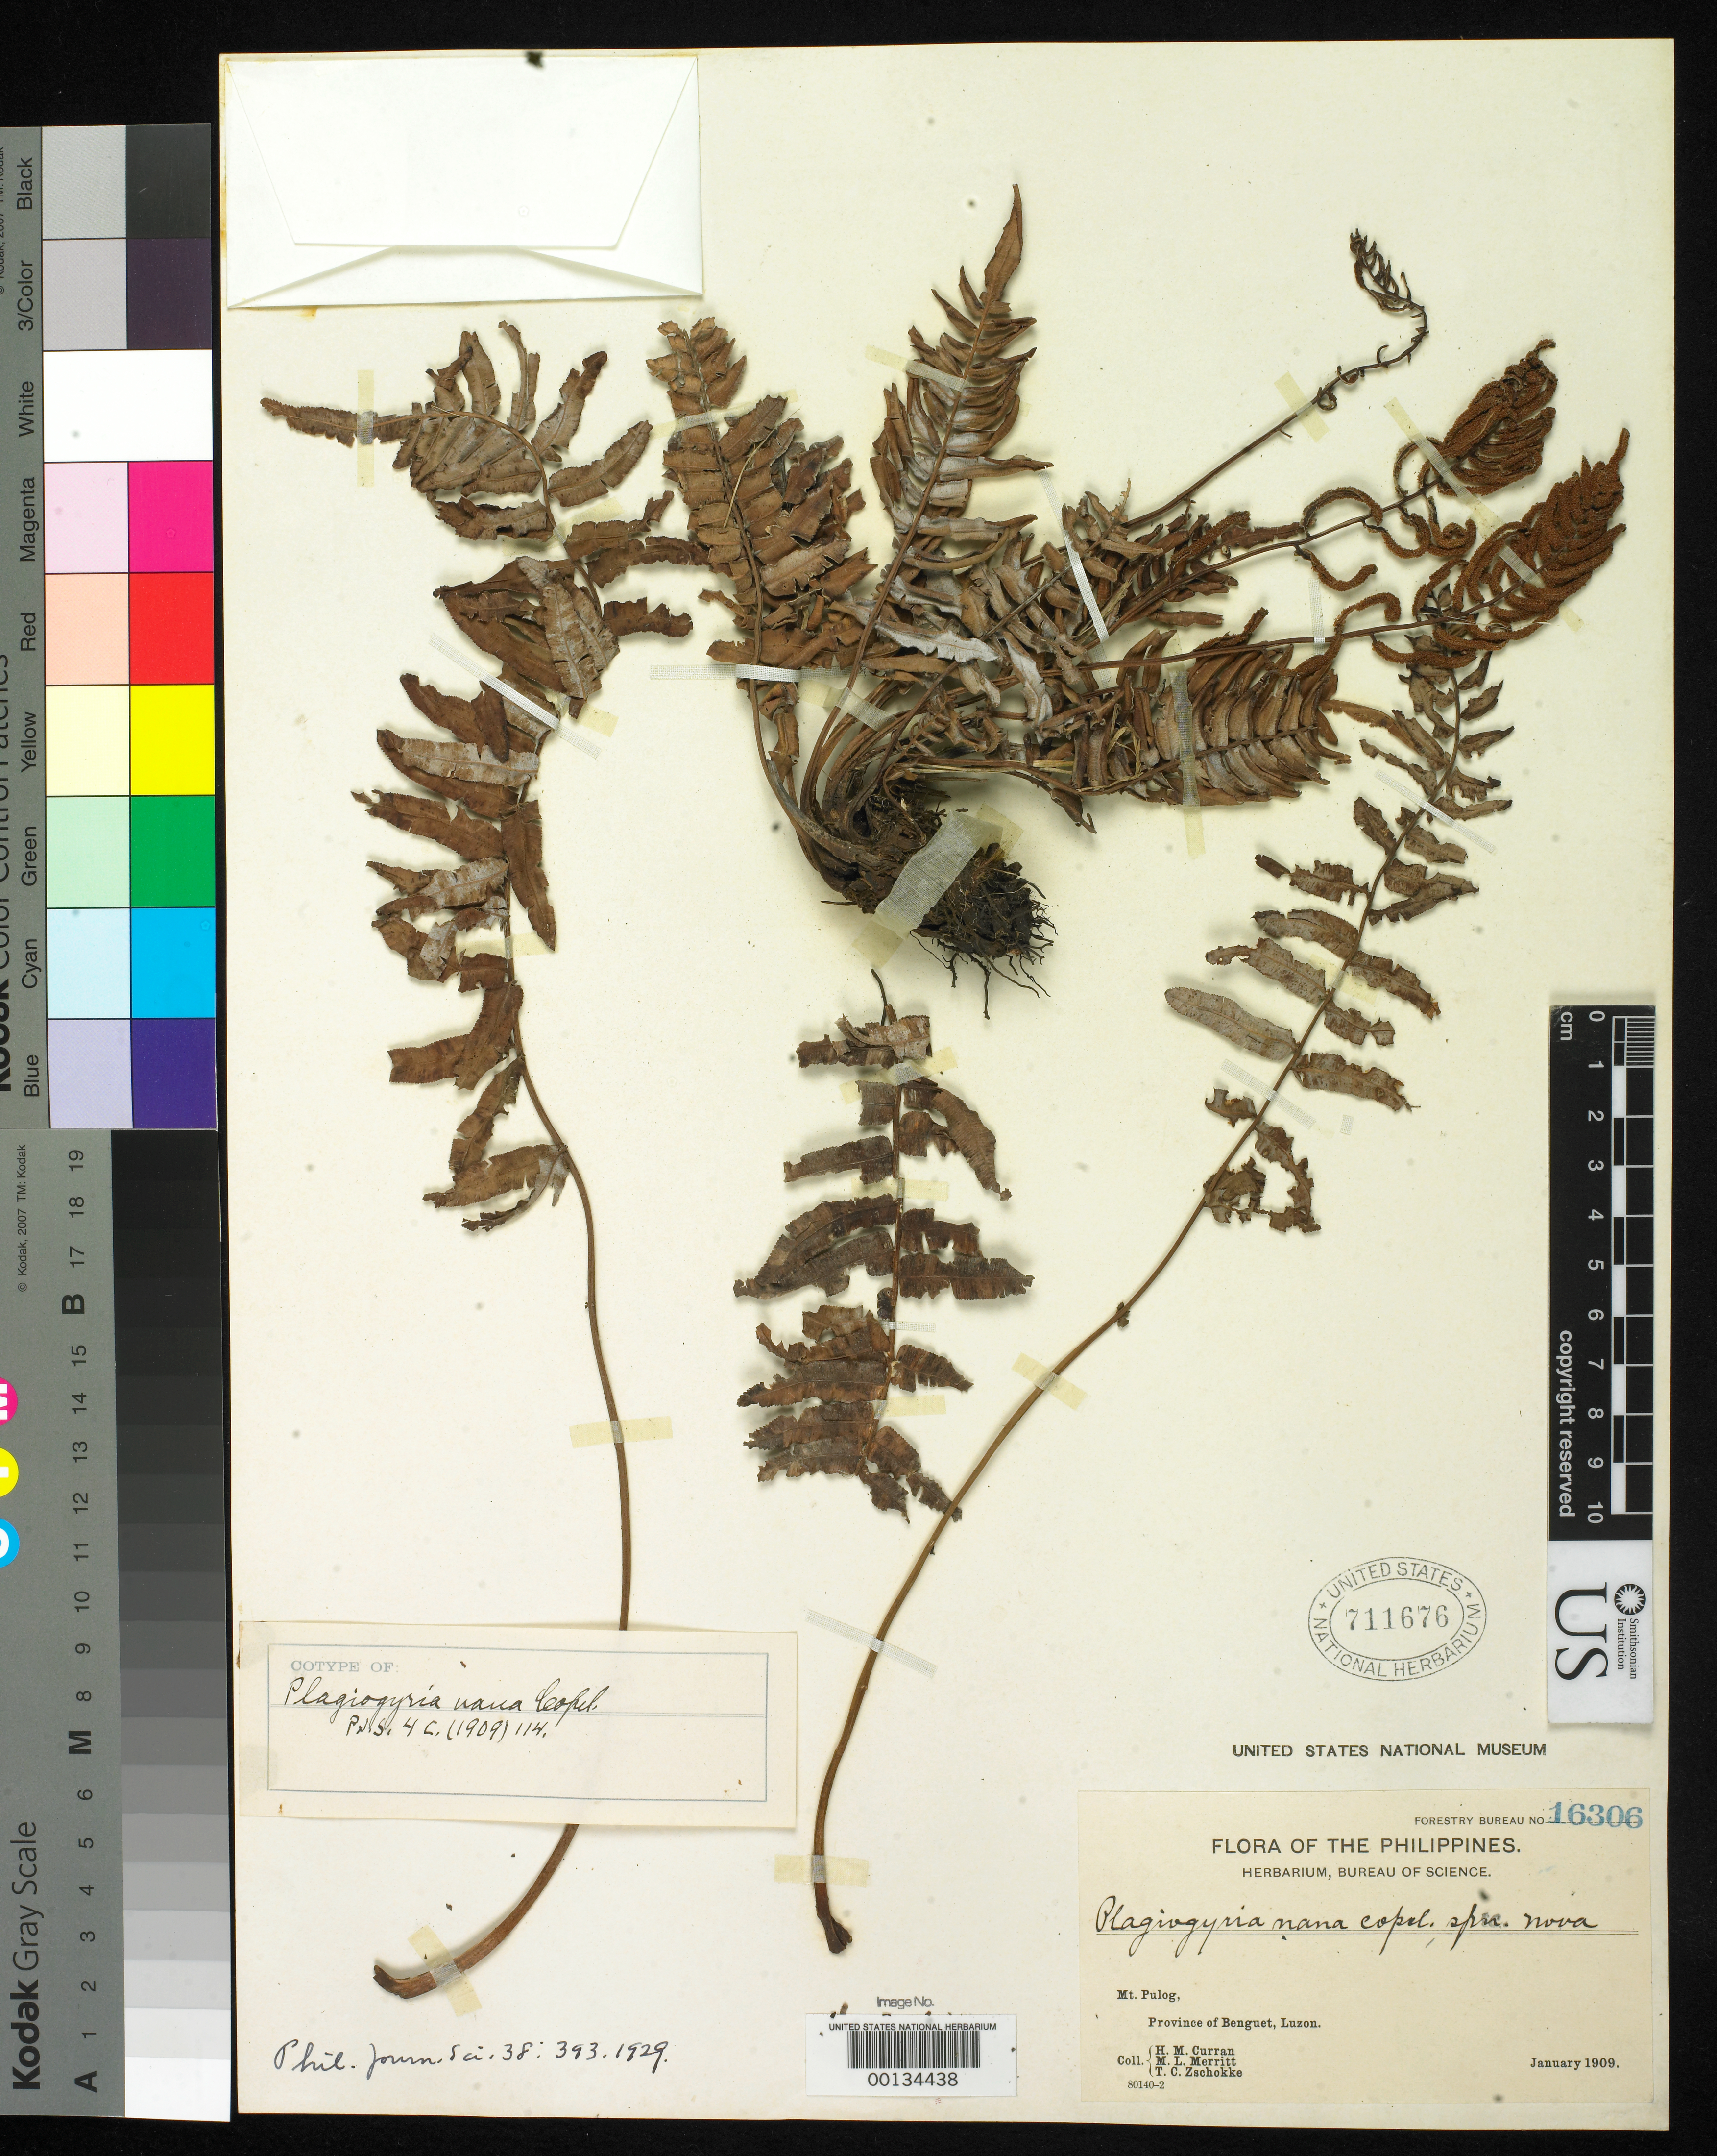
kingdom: Plantae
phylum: Tracheophyta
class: Polypodiopsida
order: Cyatheales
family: Plagiogyriaceae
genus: Plagiogyria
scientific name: Plagiogyria nana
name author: Copel.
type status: Isotype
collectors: H. M. Curran, J. Merritt & T. C. Zschokke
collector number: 16306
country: Philippines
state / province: Cordillera (Administrative Region)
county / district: Benguet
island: Luzon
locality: Mt. Pulog.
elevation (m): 2850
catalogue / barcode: US 711676